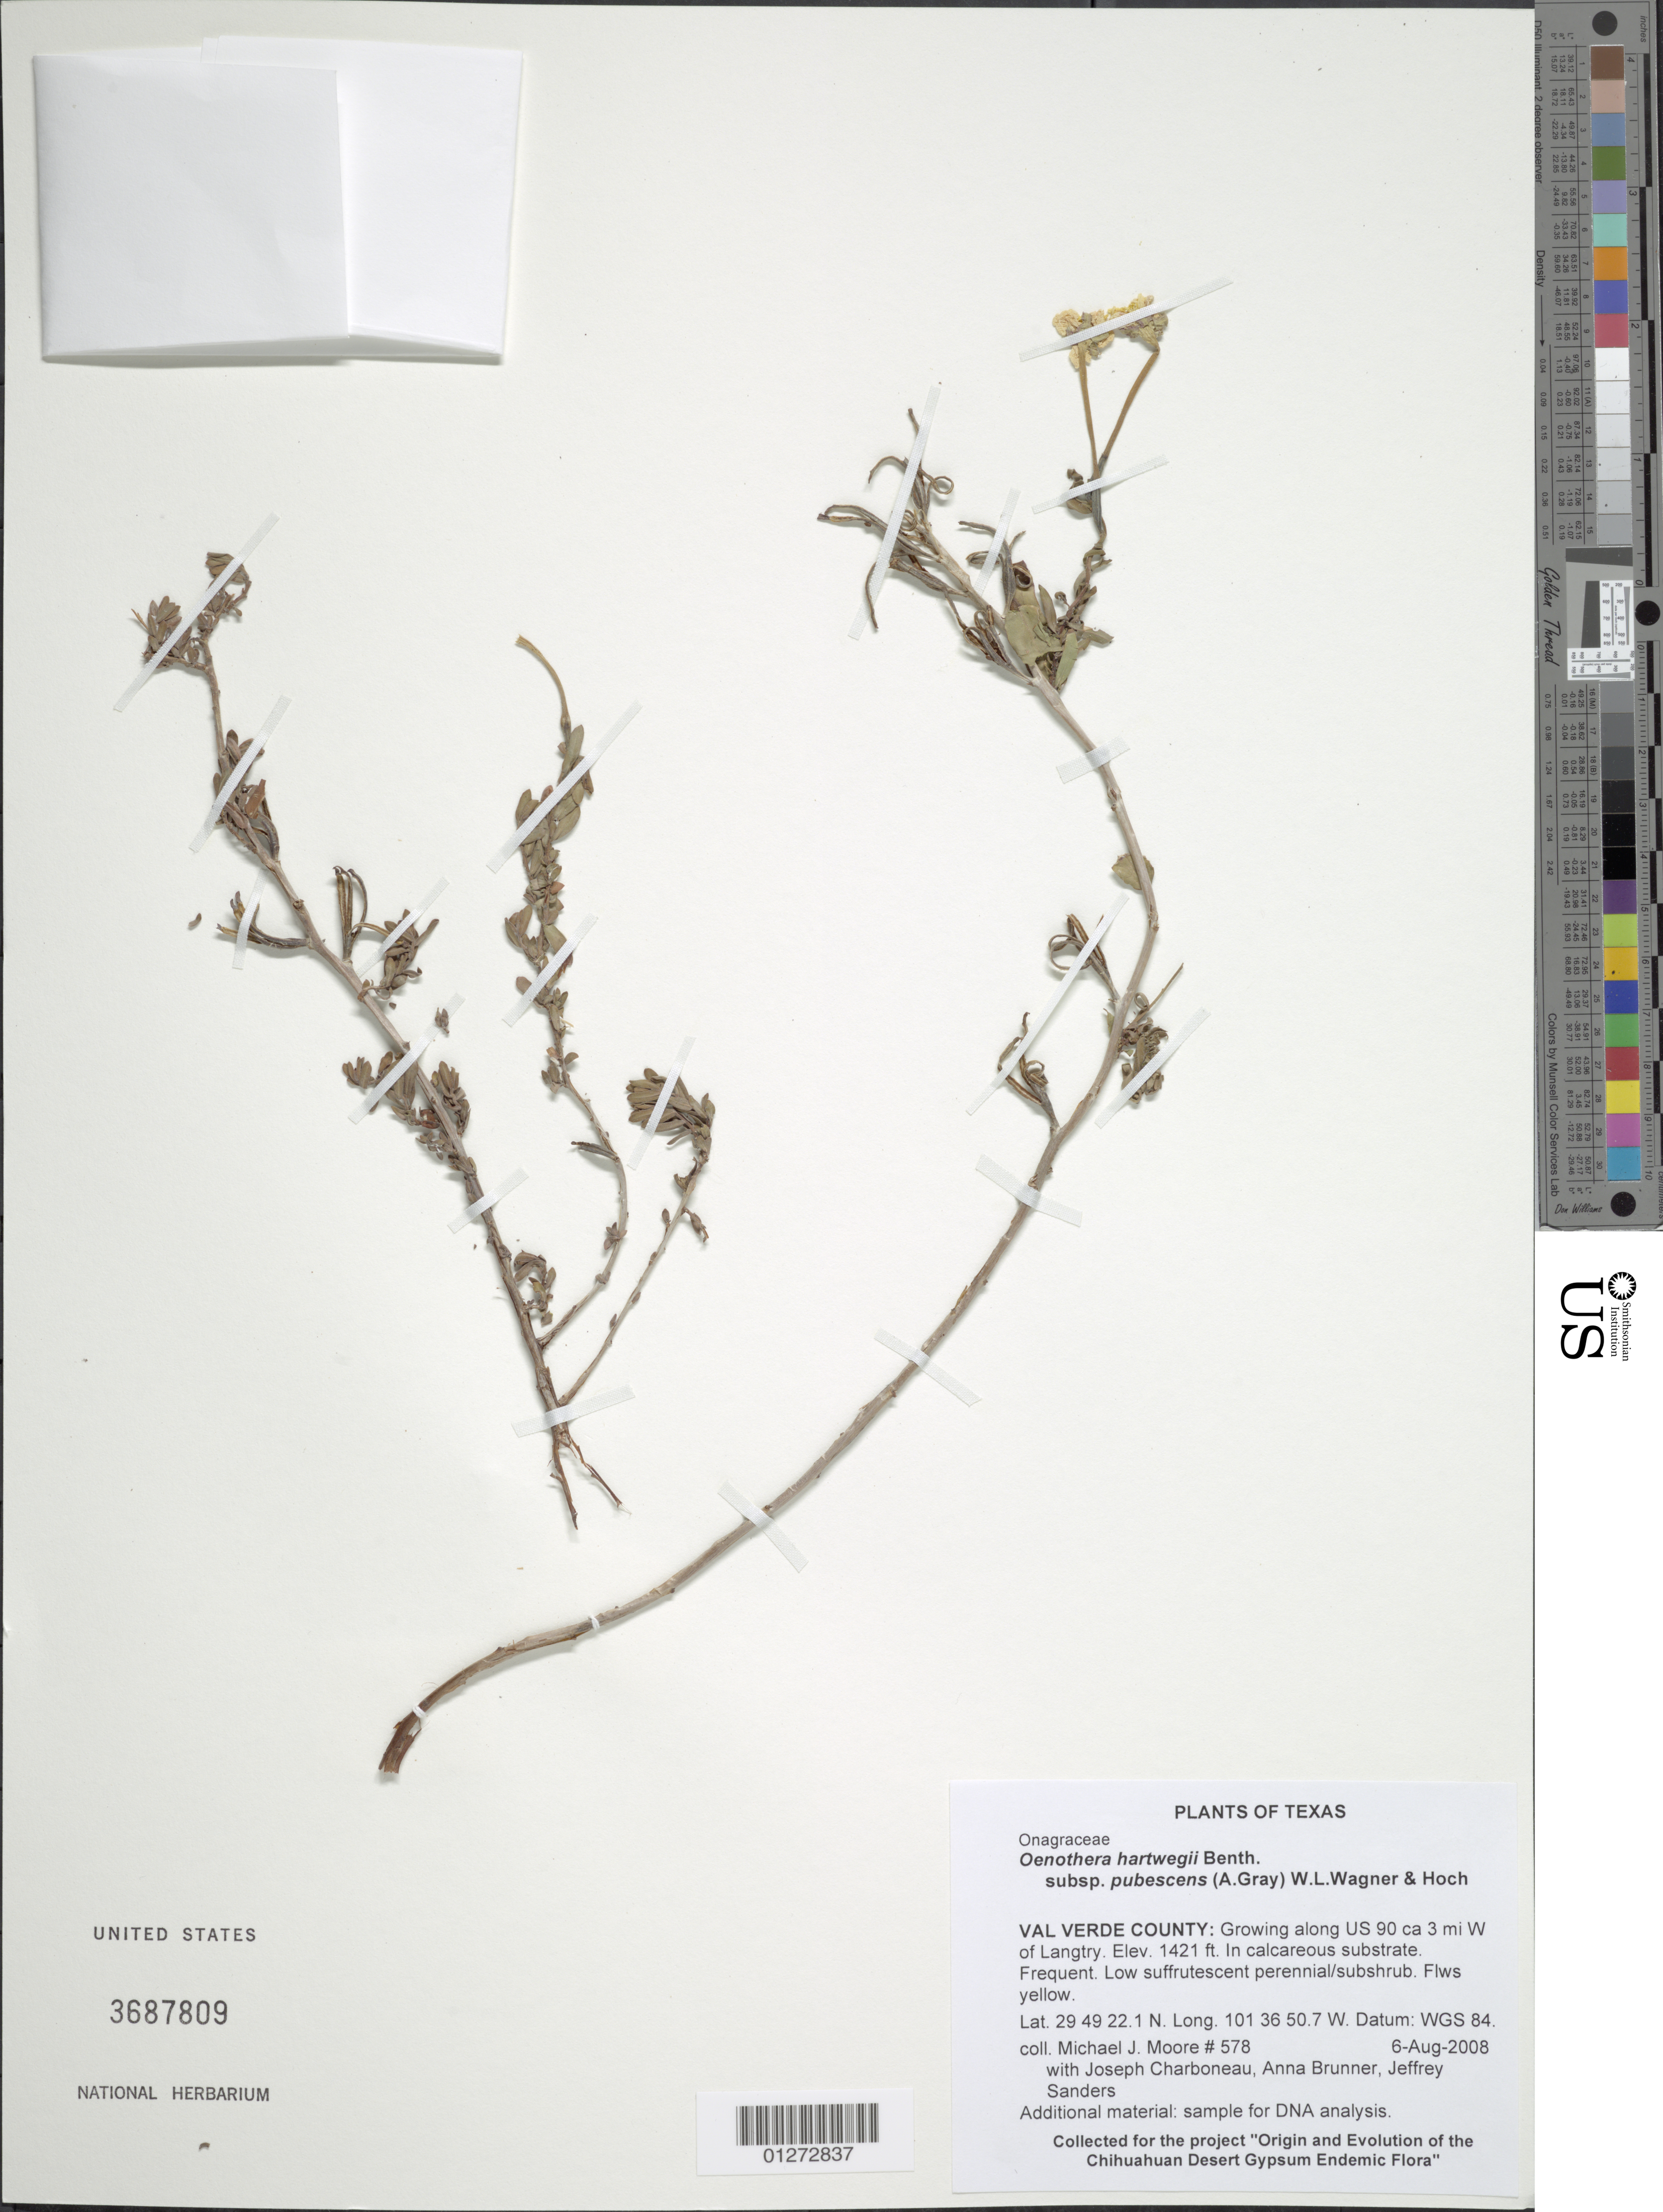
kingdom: Plantae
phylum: Tracheophyta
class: Magnoliopsida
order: Myrtales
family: Onagraceae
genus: Oenothera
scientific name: Oenothera hartwegii subsp. pubescens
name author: (A. Gray) W.L. Wagner & Hoch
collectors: M. J. Moore, J. L. M. Charboneau, A. Brunner & J. Sanders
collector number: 578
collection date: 2004-08-05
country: United States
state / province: Texas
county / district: Val Verde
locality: Growing along US 90 ca 3 mi W of Langtry.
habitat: In calcareous substrate.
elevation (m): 433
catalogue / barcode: US 3687809